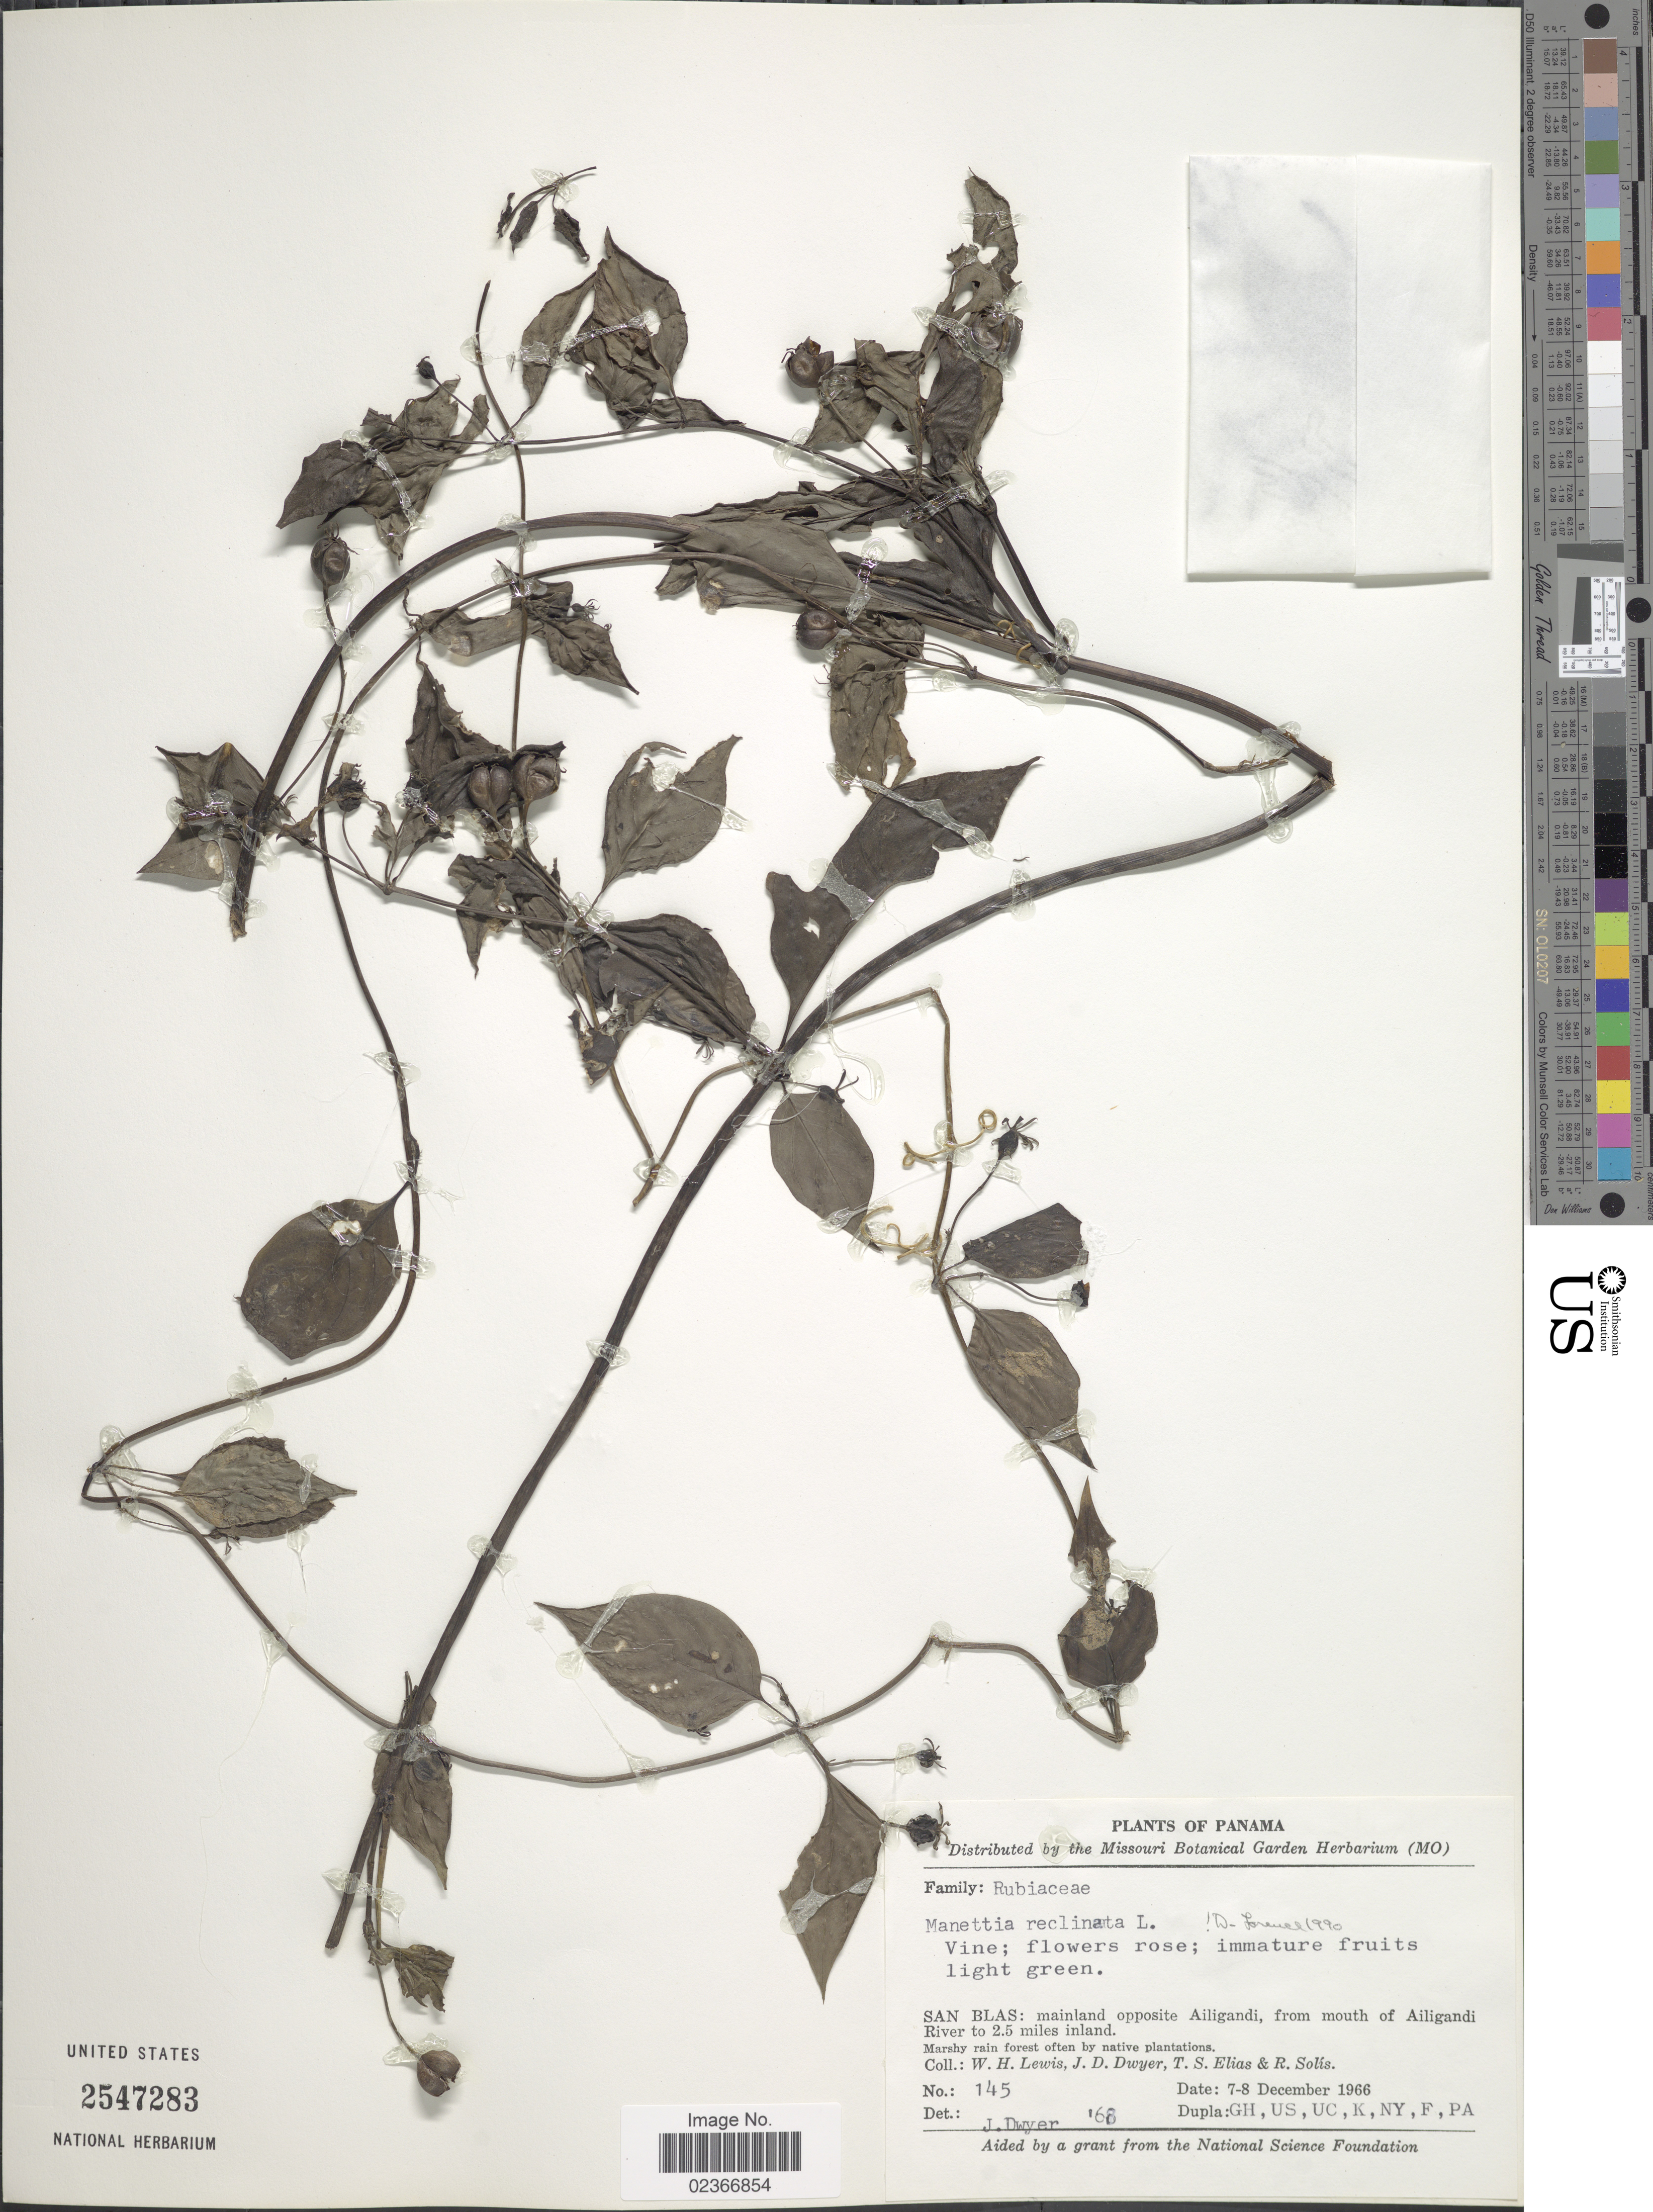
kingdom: Plantae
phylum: Tracheophyta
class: Magnoliopsida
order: Gentianales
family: Rubiaceae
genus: Manettia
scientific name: Manettia reclinata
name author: L.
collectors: W. H. Lewis, J. D. Dwyer, T. S. Elias & R. Solis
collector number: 145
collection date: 1966-12-07/1966-12-08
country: Panama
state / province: Kuna Yala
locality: San Blas: mainland opposite Ailigandi, from mouth of Ailigandi River to 2.5 miles inland.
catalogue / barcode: US 2547283